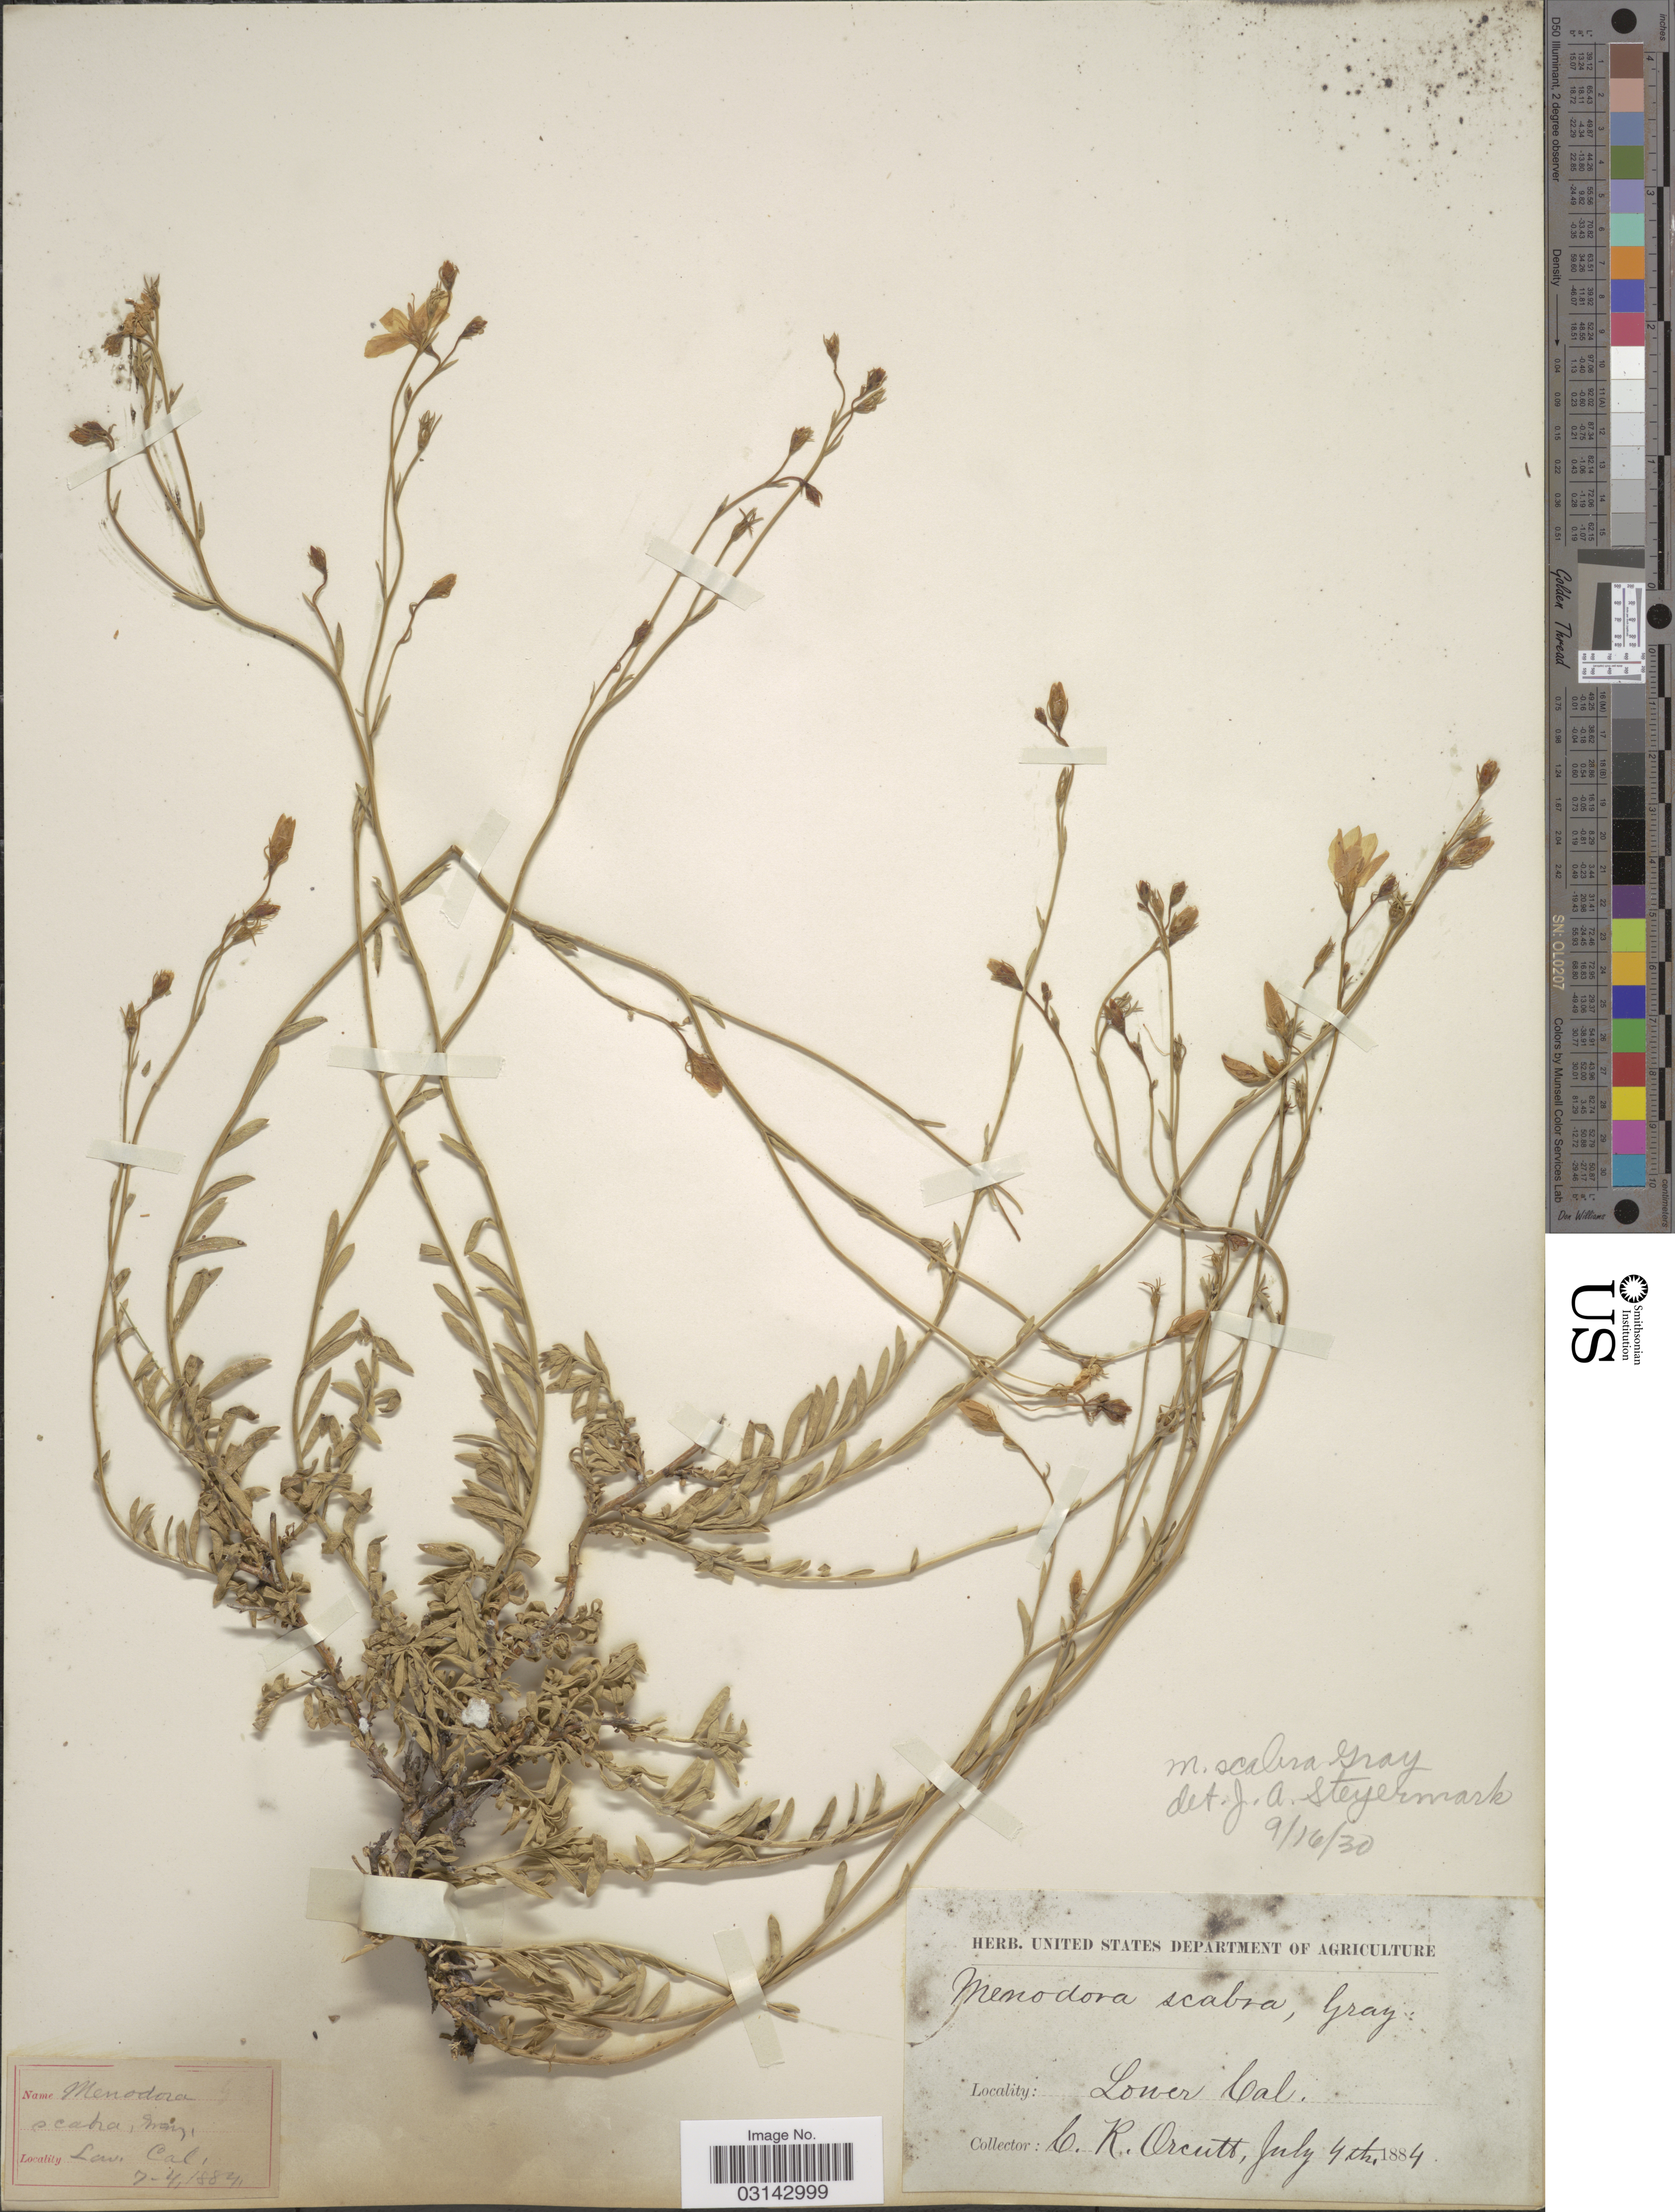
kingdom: Plantae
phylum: Tracheophyta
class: Magnoliopsida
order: Lamiales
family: Oleaceae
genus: Menodora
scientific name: Menodora scabra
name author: A. Gray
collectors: C. R. Orcutt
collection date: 1884-07-04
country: Mexico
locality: Lower Cal.